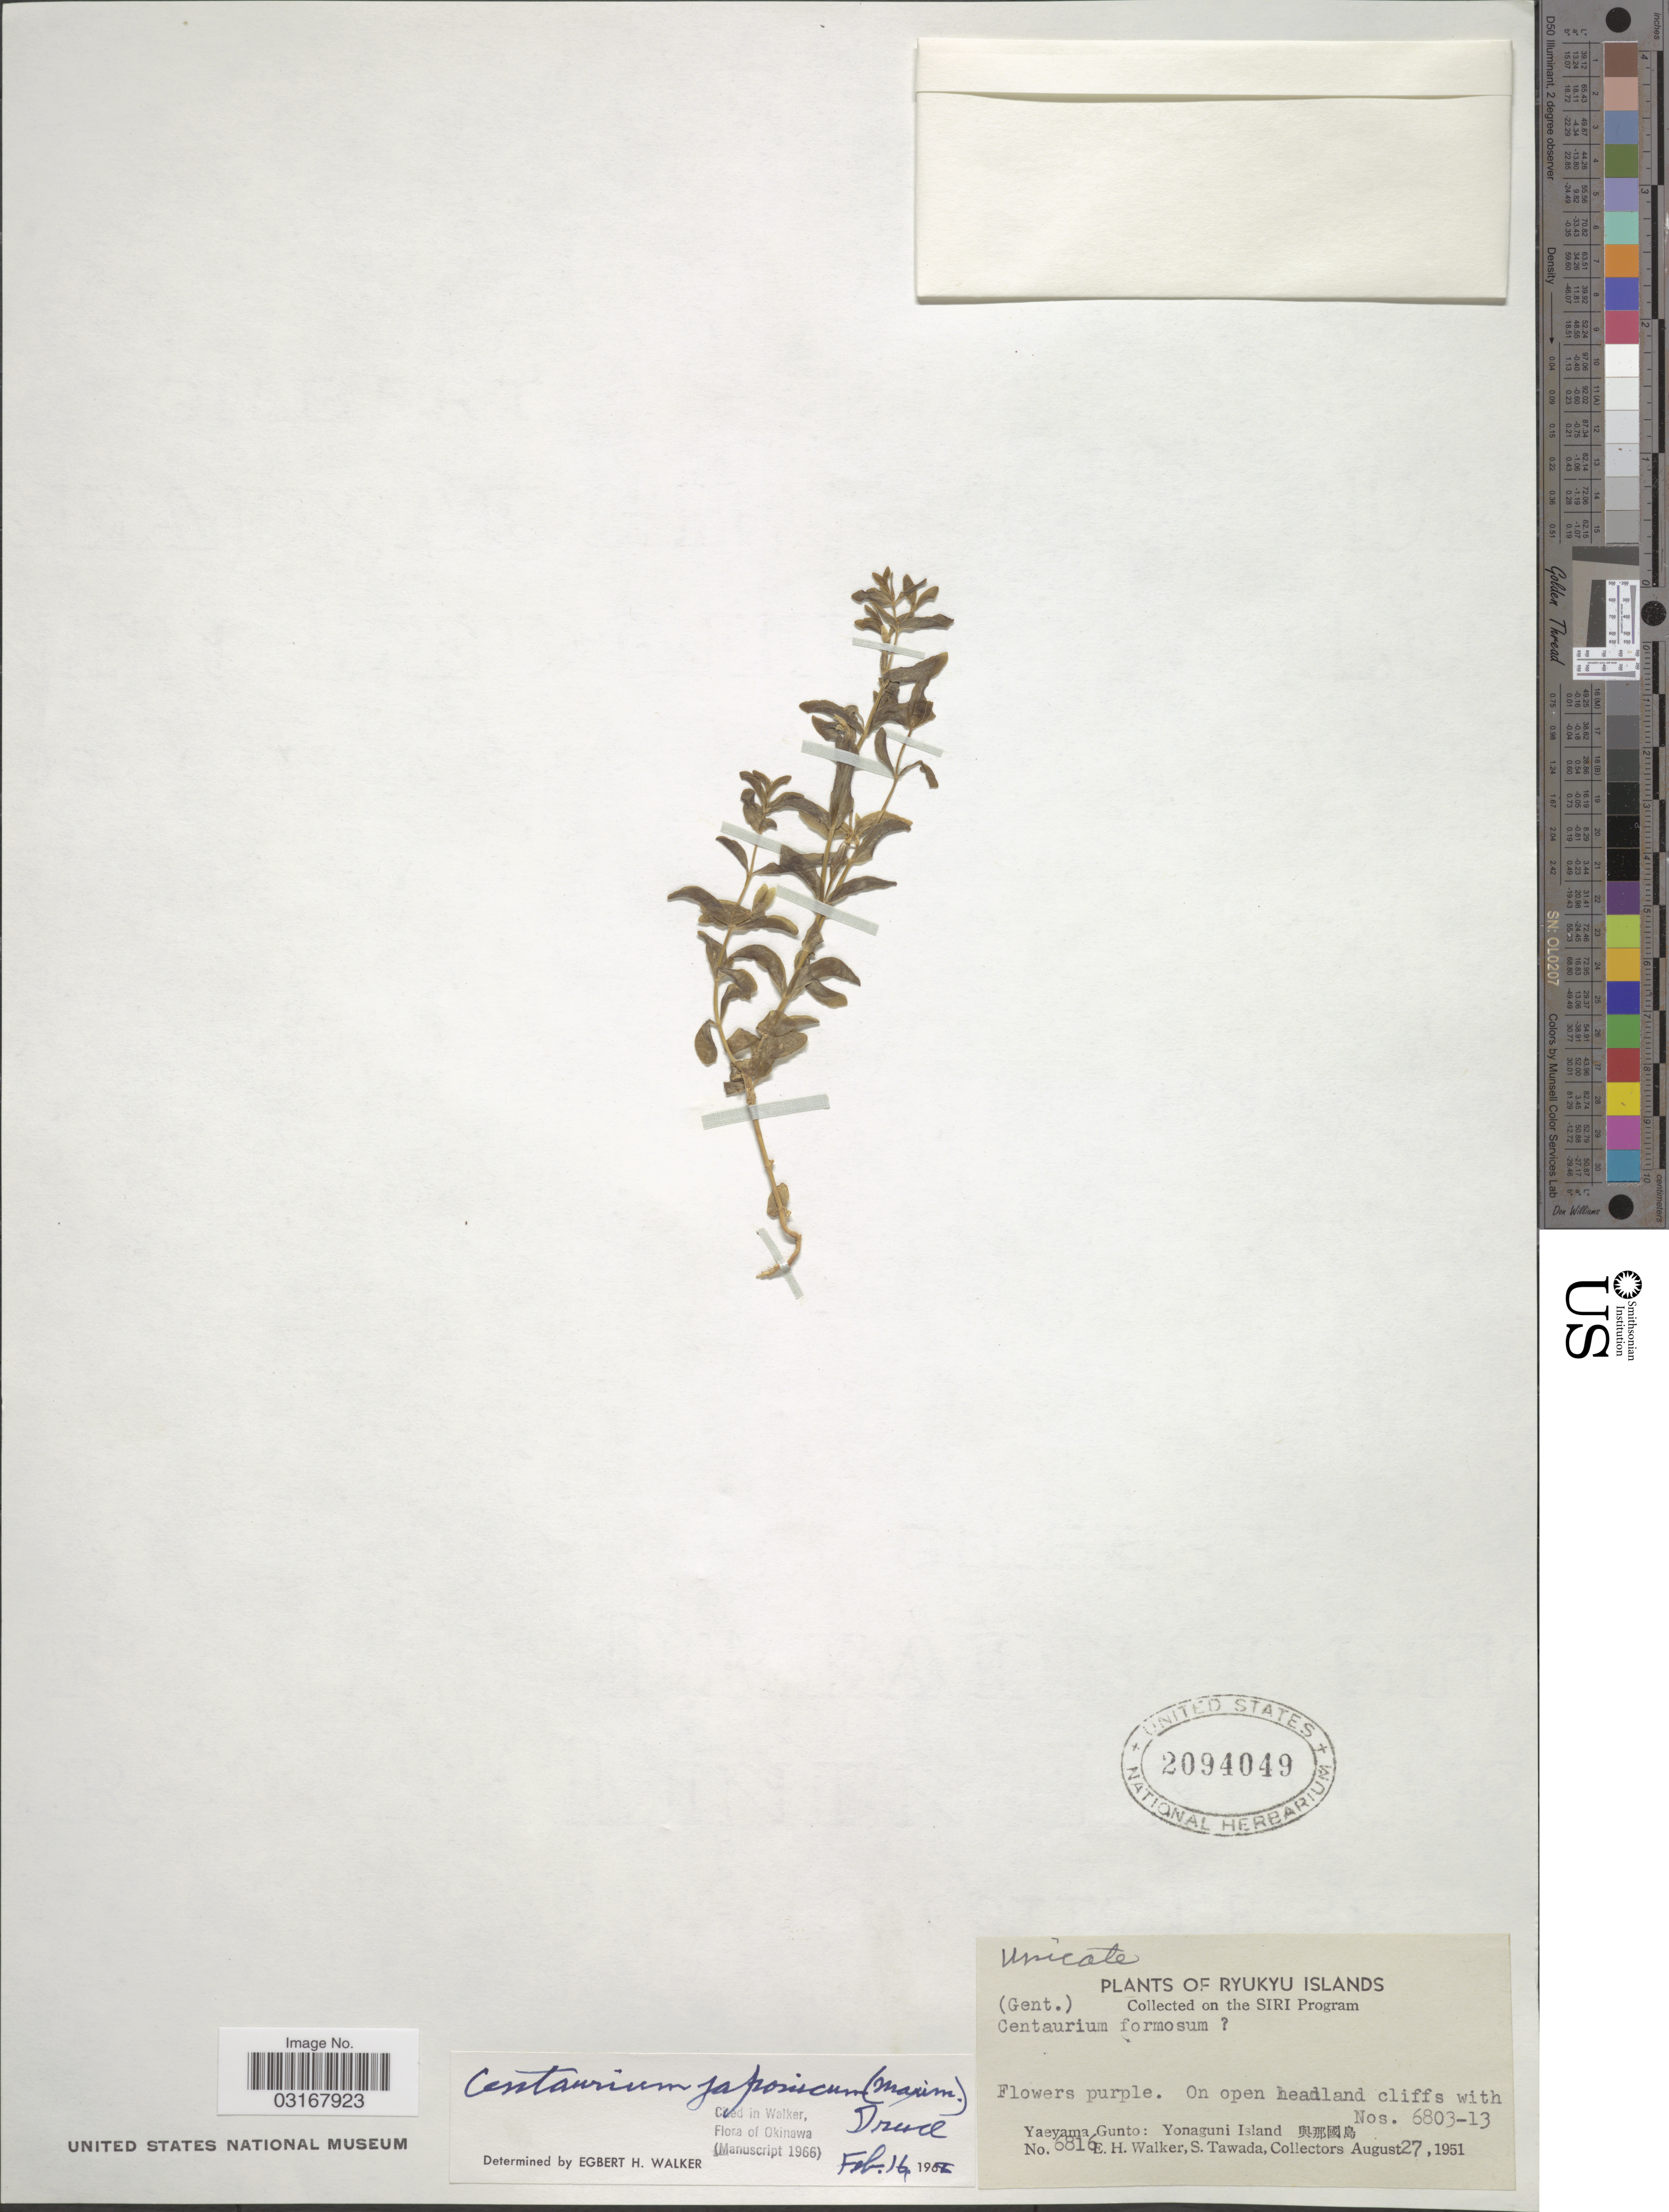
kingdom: Plantae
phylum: Tracheophyta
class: Magnoliopsida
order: Gentianales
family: Gentianaceae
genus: Centaurium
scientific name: Centaurium japonicum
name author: (Maxim.) Druce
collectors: E. H. Walker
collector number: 6816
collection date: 1951-08-27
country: Japan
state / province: Okinawa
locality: Ryukyu Islands. Yaeyama Gunto: Yonaguni Island.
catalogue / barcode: US 2094049